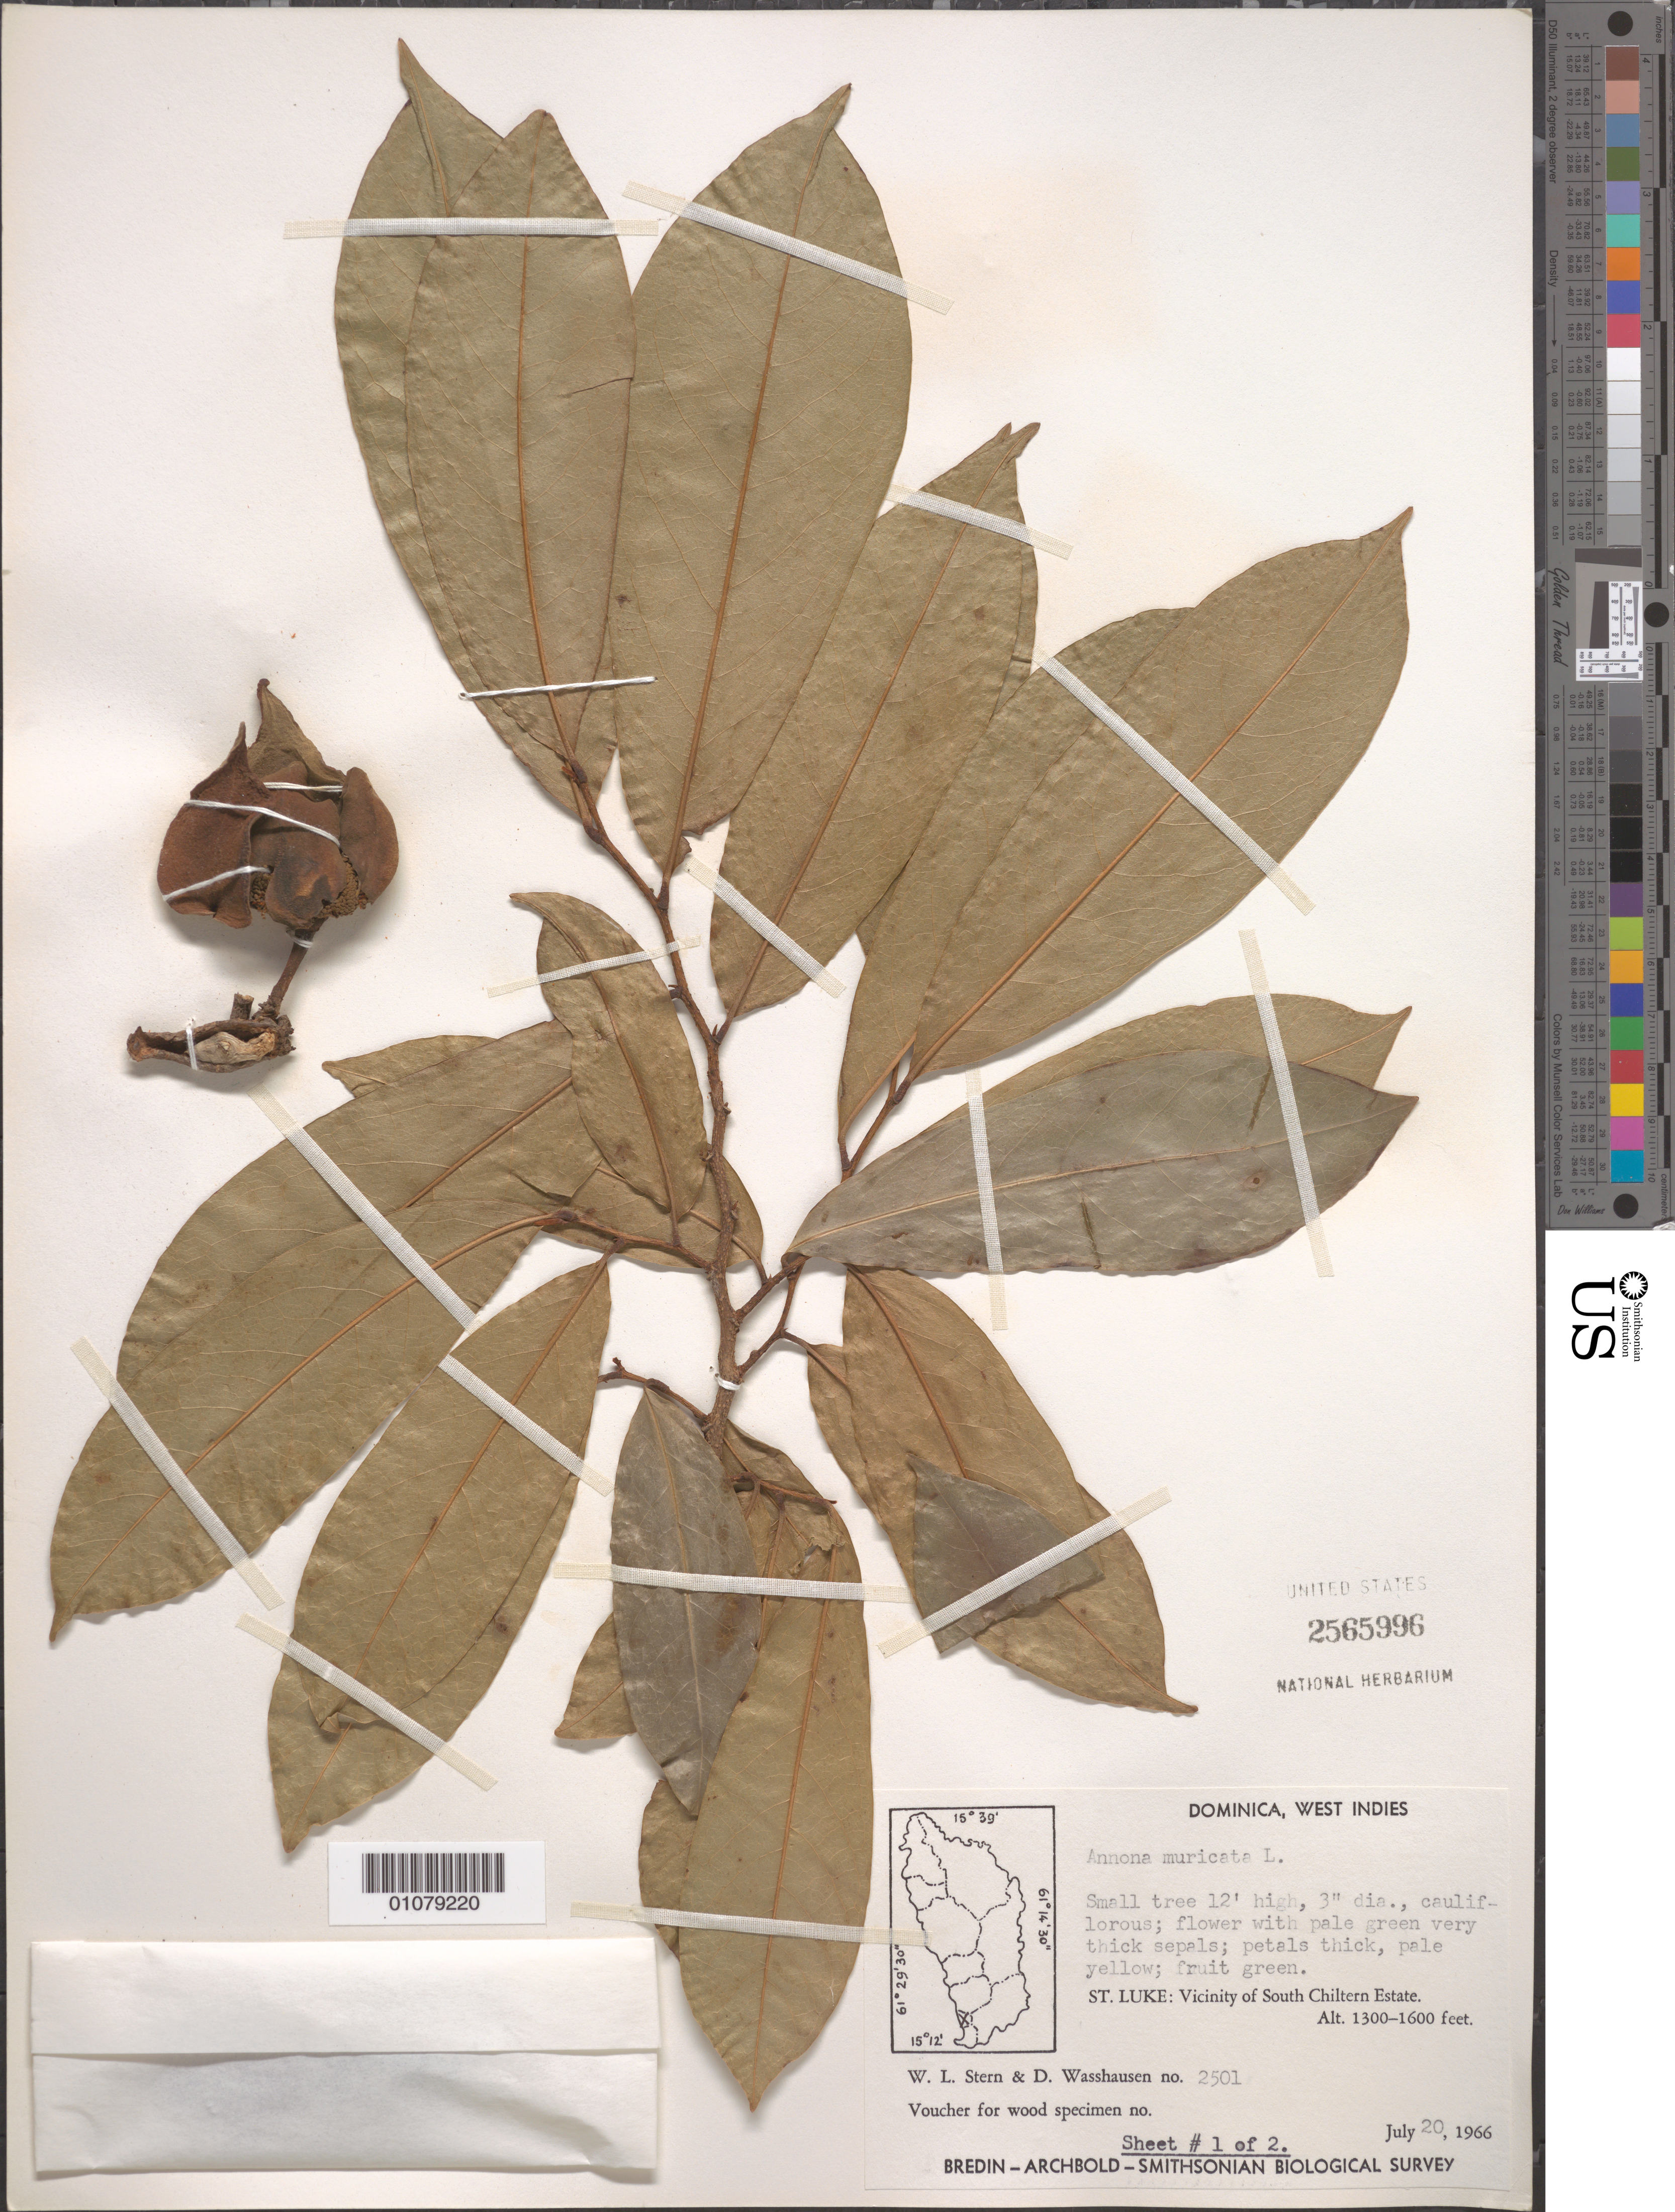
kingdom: Plantae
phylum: Tracheophyta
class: Magnoliopsida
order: Magnoliales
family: Annonaceae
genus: Annona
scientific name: Annona muricata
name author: L.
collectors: W. L. Stern & D. C. Wasshausen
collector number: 2501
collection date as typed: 20 Jul 1966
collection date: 1966-07-20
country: Dominica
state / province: St. Luke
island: Dominica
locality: St. Luke: Vicinity of South Chiltern Estate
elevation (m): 396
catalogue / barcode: US 2565996